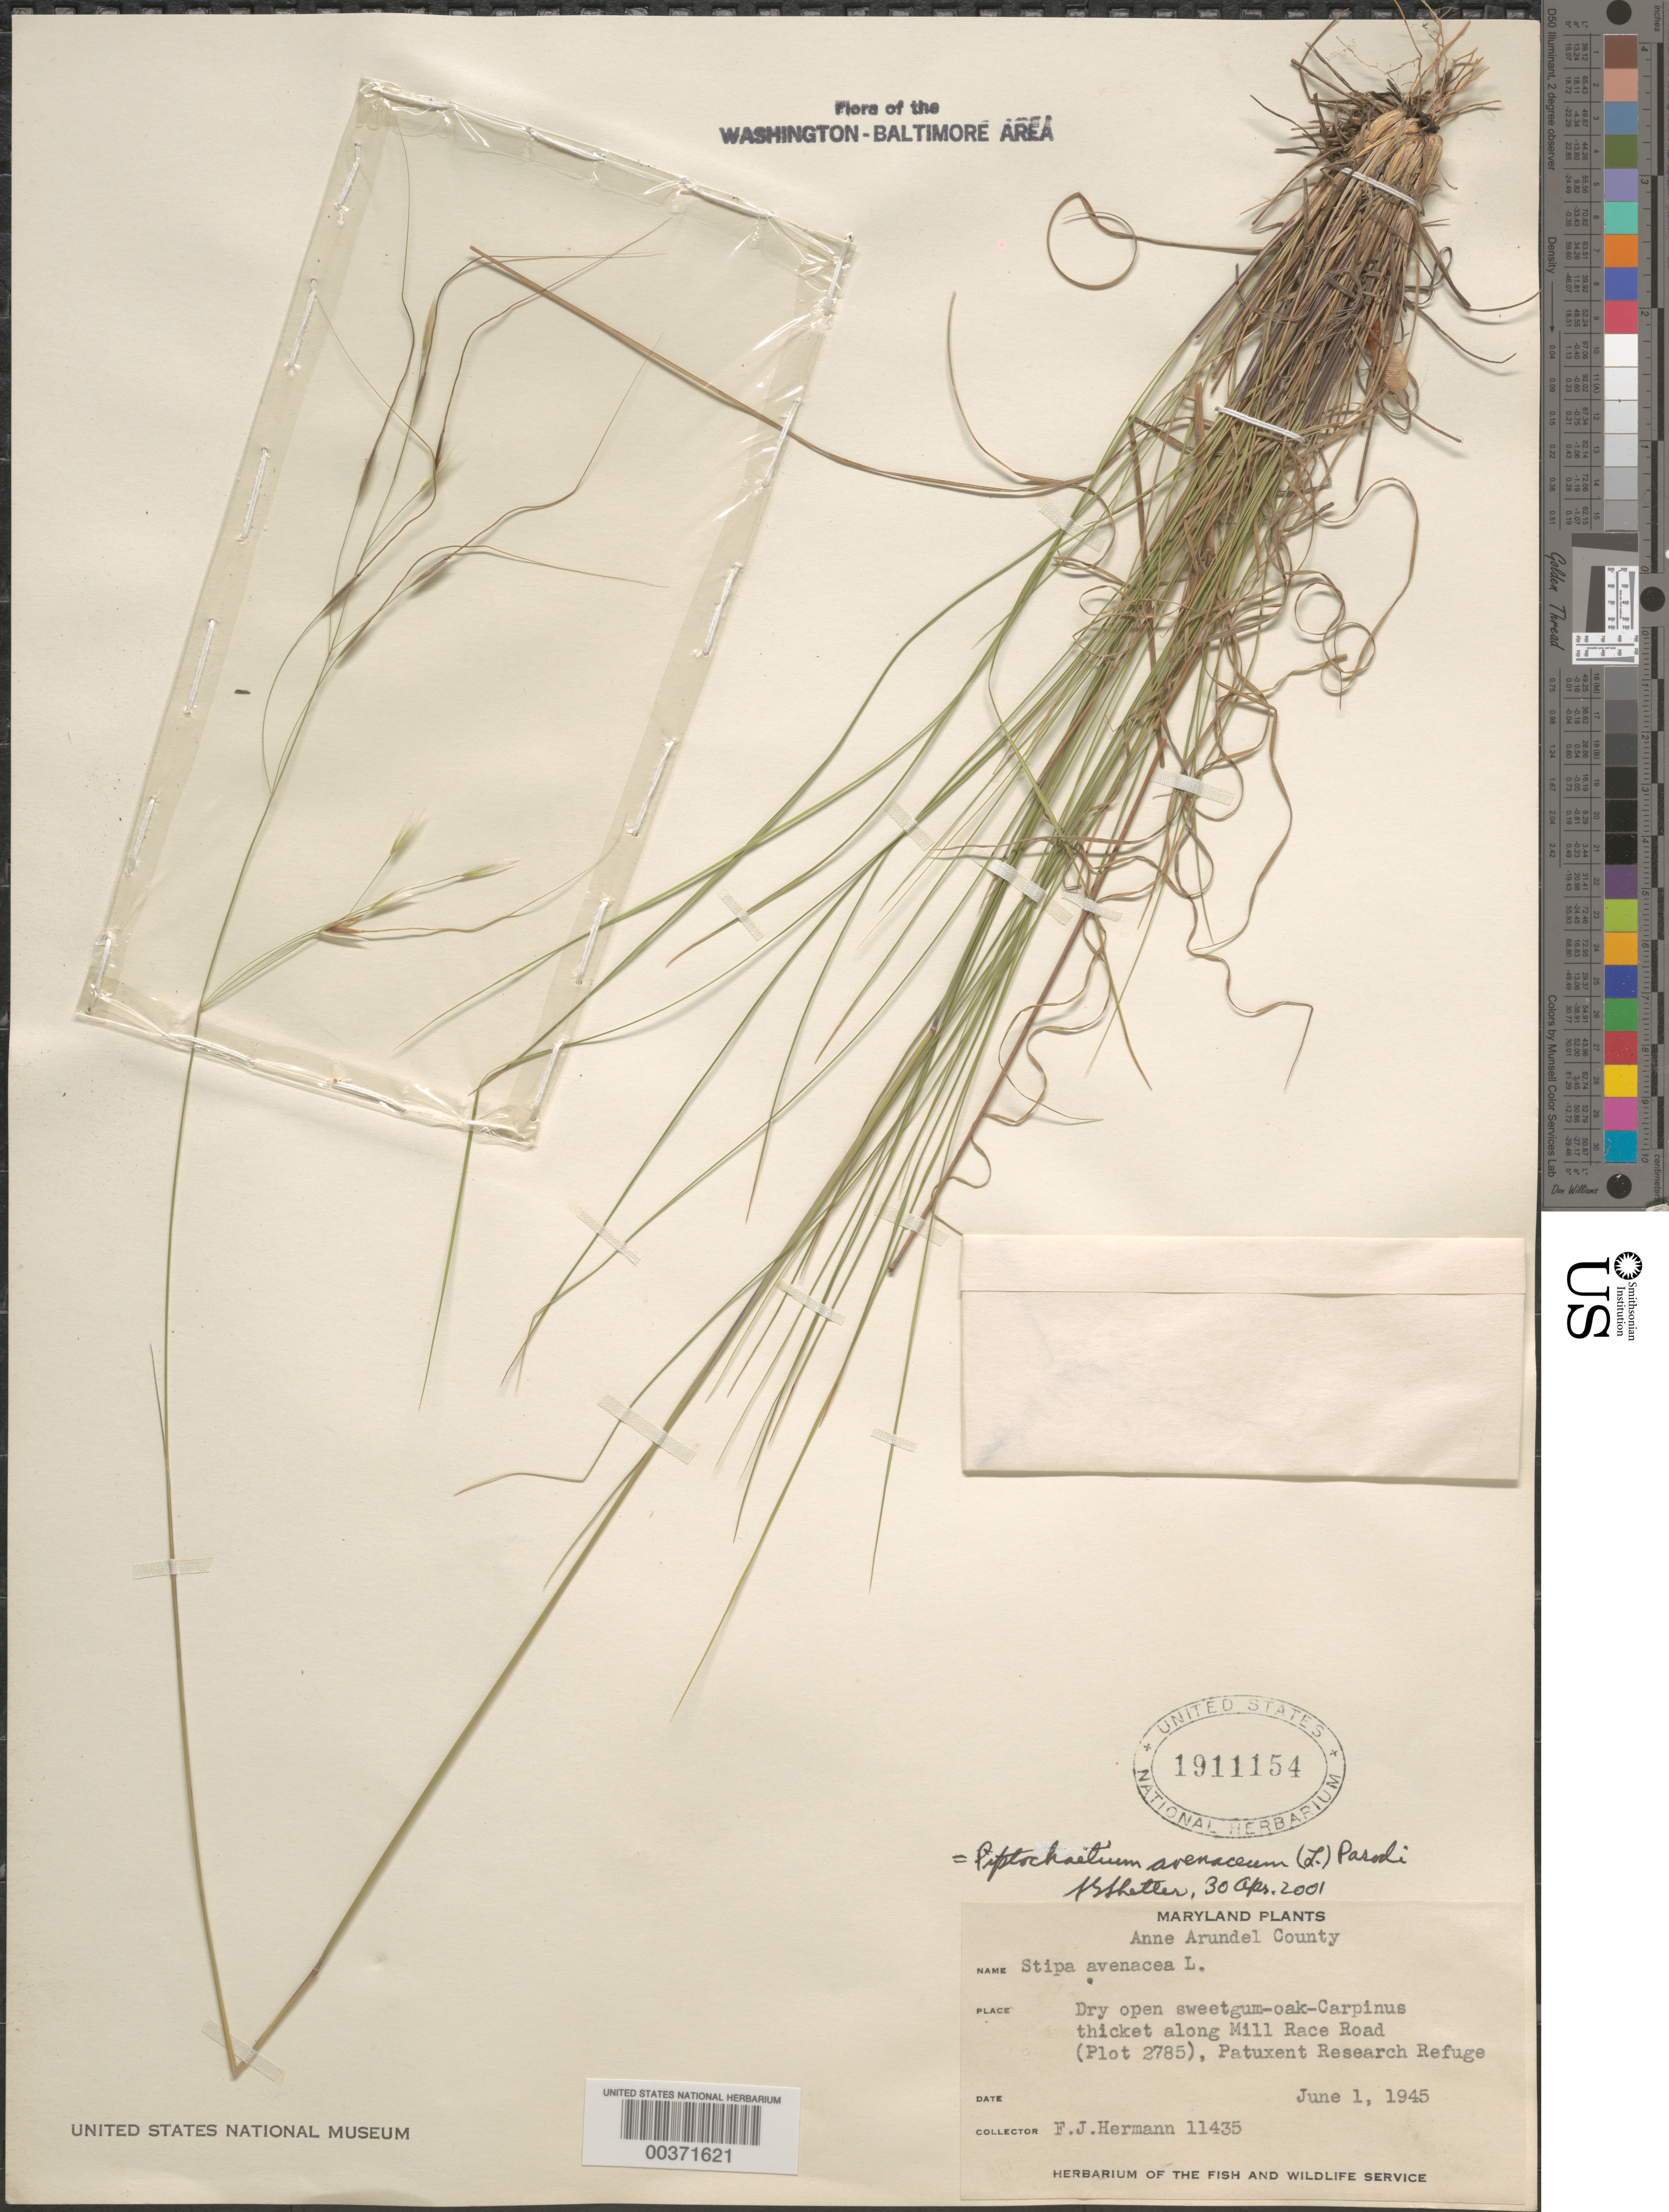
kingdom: Plantae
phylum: Tracheophyta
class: Liliopsida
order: Poales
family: Poaceae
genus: Piptochaetium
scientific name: Piptochaetium avenaceum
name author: (L.) Parodi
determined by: Shetler, Stanwyn G., (US), NMNH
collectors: F. J. Hermann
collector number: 11435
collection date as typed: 01 Jun 1945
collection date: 1945-06-01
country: United States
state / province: Maryland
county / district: Prince George's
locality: Patuxent Research Refuge, along Mill Race road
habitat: Dry open sweetgum oak carpinus thicket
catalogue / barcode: US 1911154